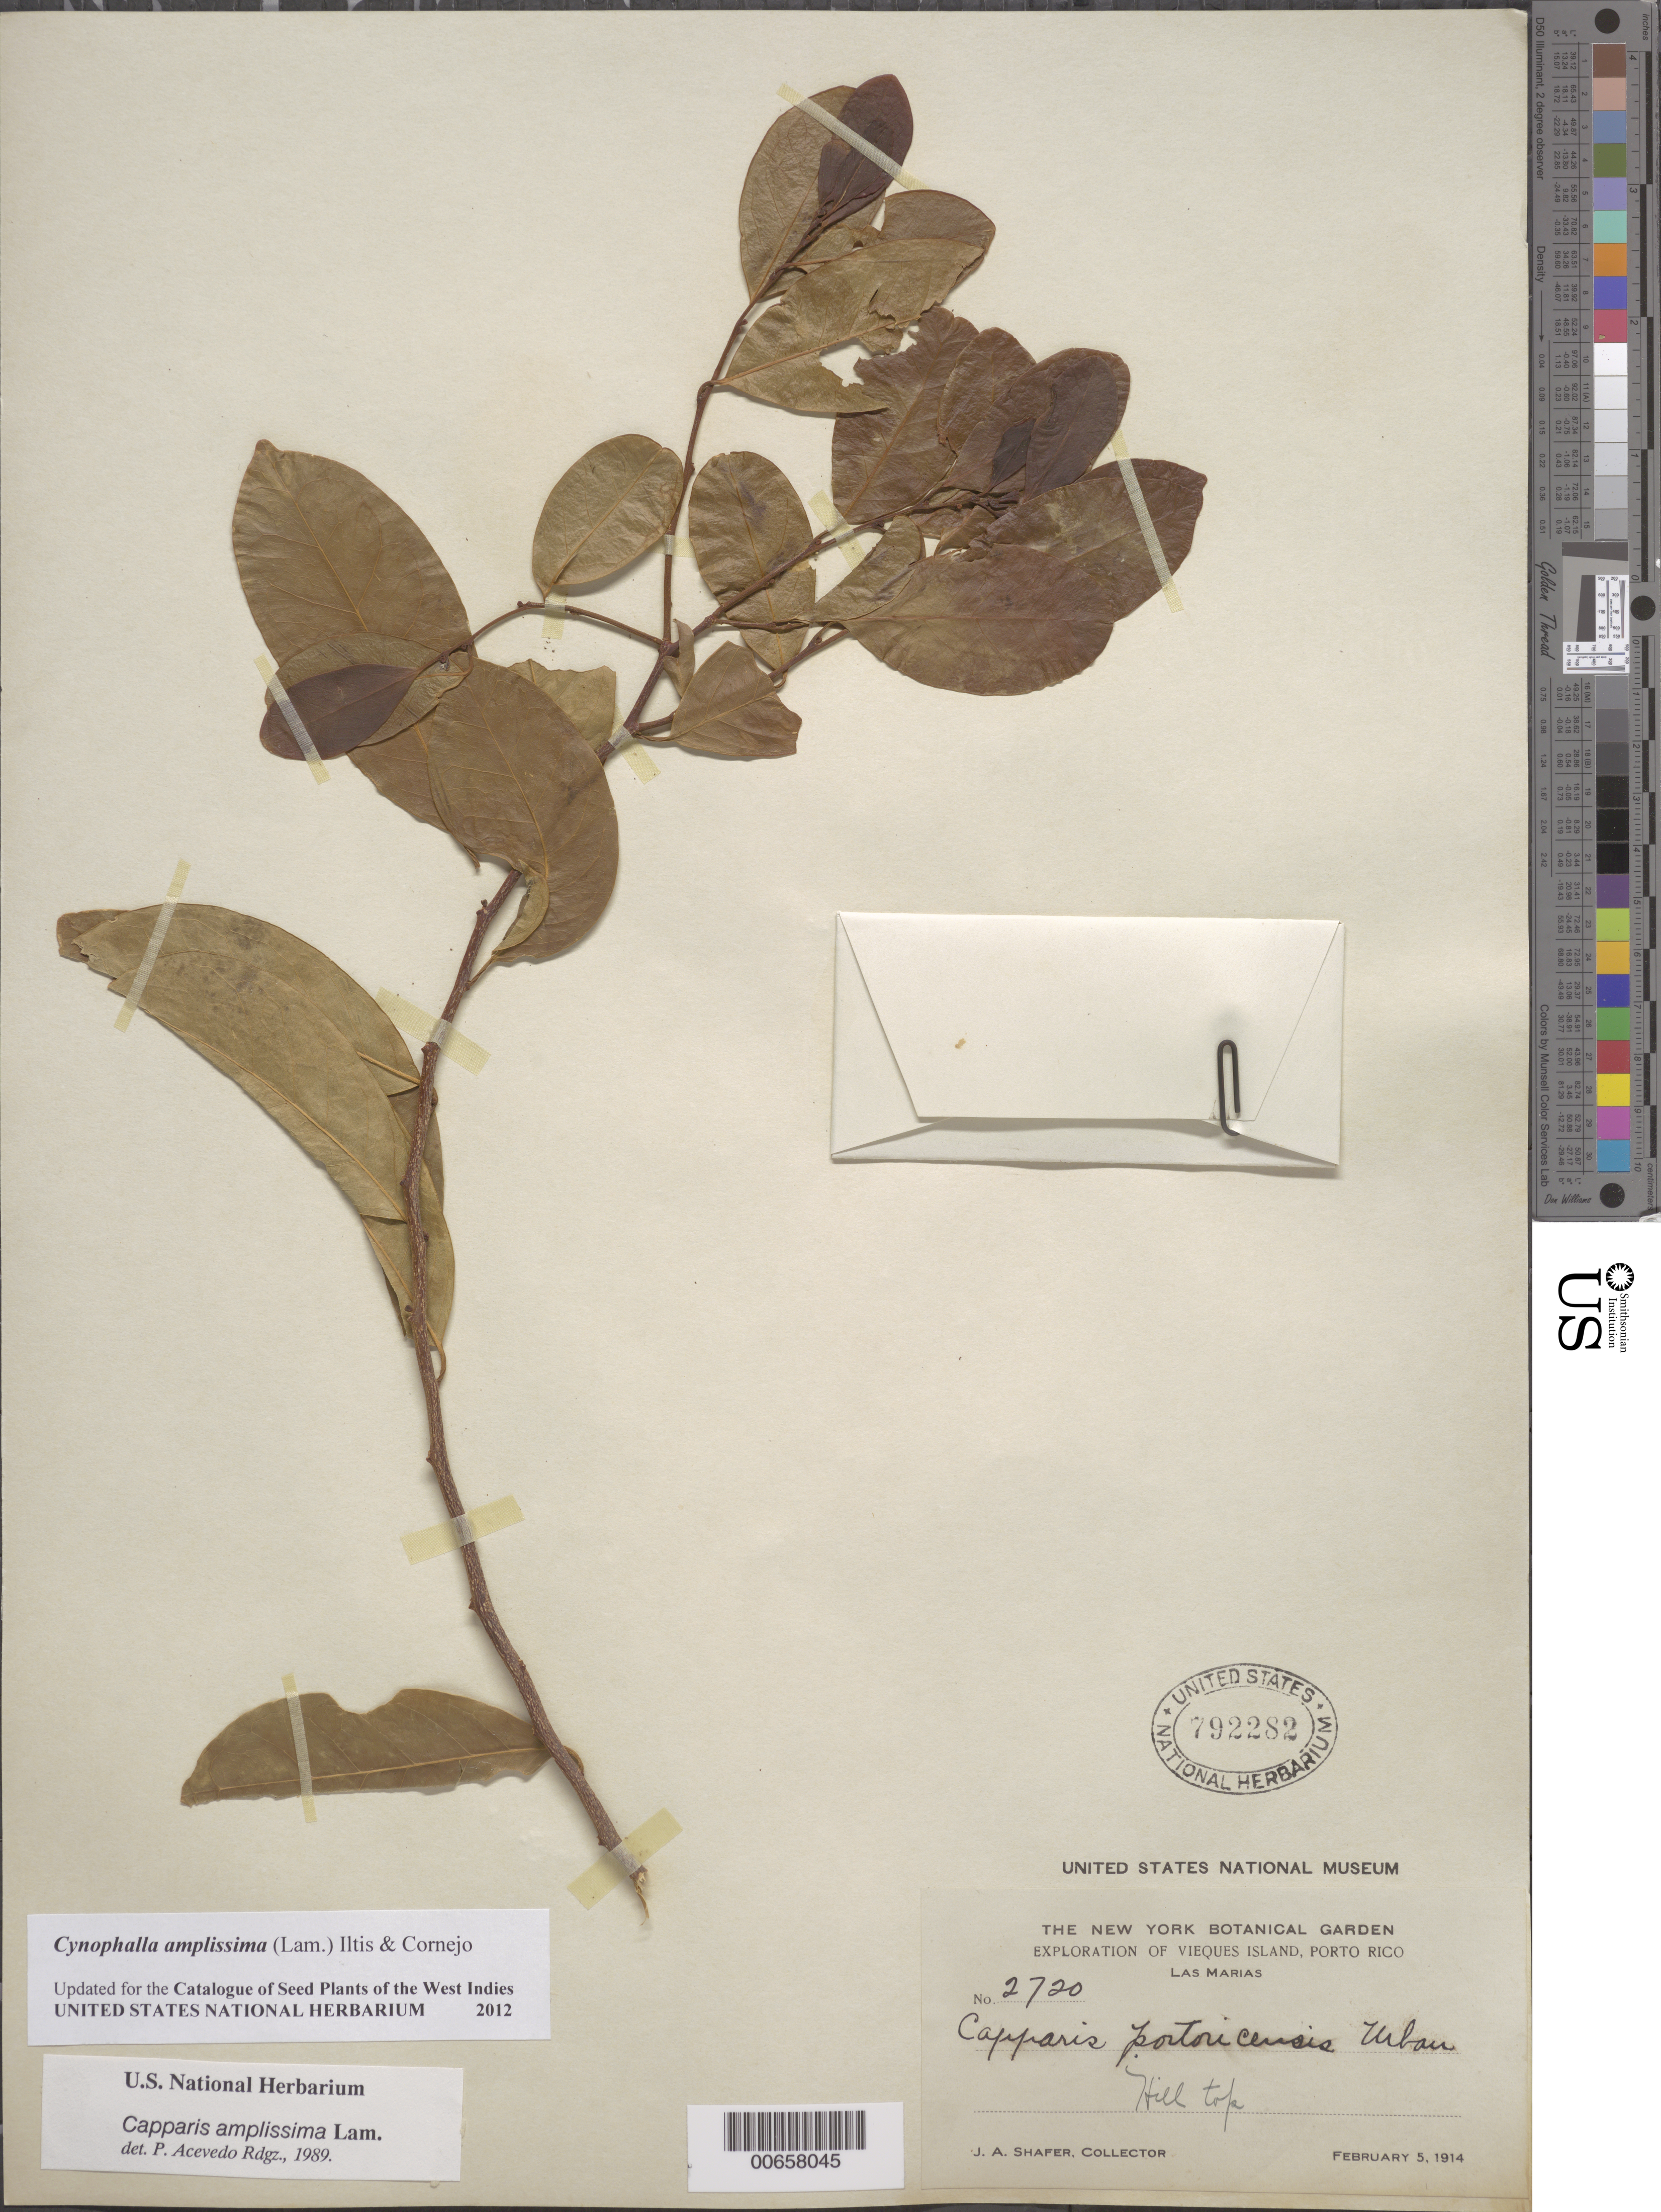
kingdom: Plantae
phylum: Tracheophyta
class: Magnoliopsida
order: Brassicales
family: Capparaceae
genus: Capparis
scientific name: Capparis amplissima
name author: Lam.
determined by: Acevedo-Rodríguez, P., (BOT), Smithsonian Institution - National Museum of Natural History (UNITED STATES)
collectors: J. A. Shafer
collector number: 2720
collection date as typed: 05 Feb 1914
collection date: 1914-02-05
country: Puerto Rico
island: Vieques Island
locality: Las Marias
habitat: Hill top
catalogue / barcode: US 792282